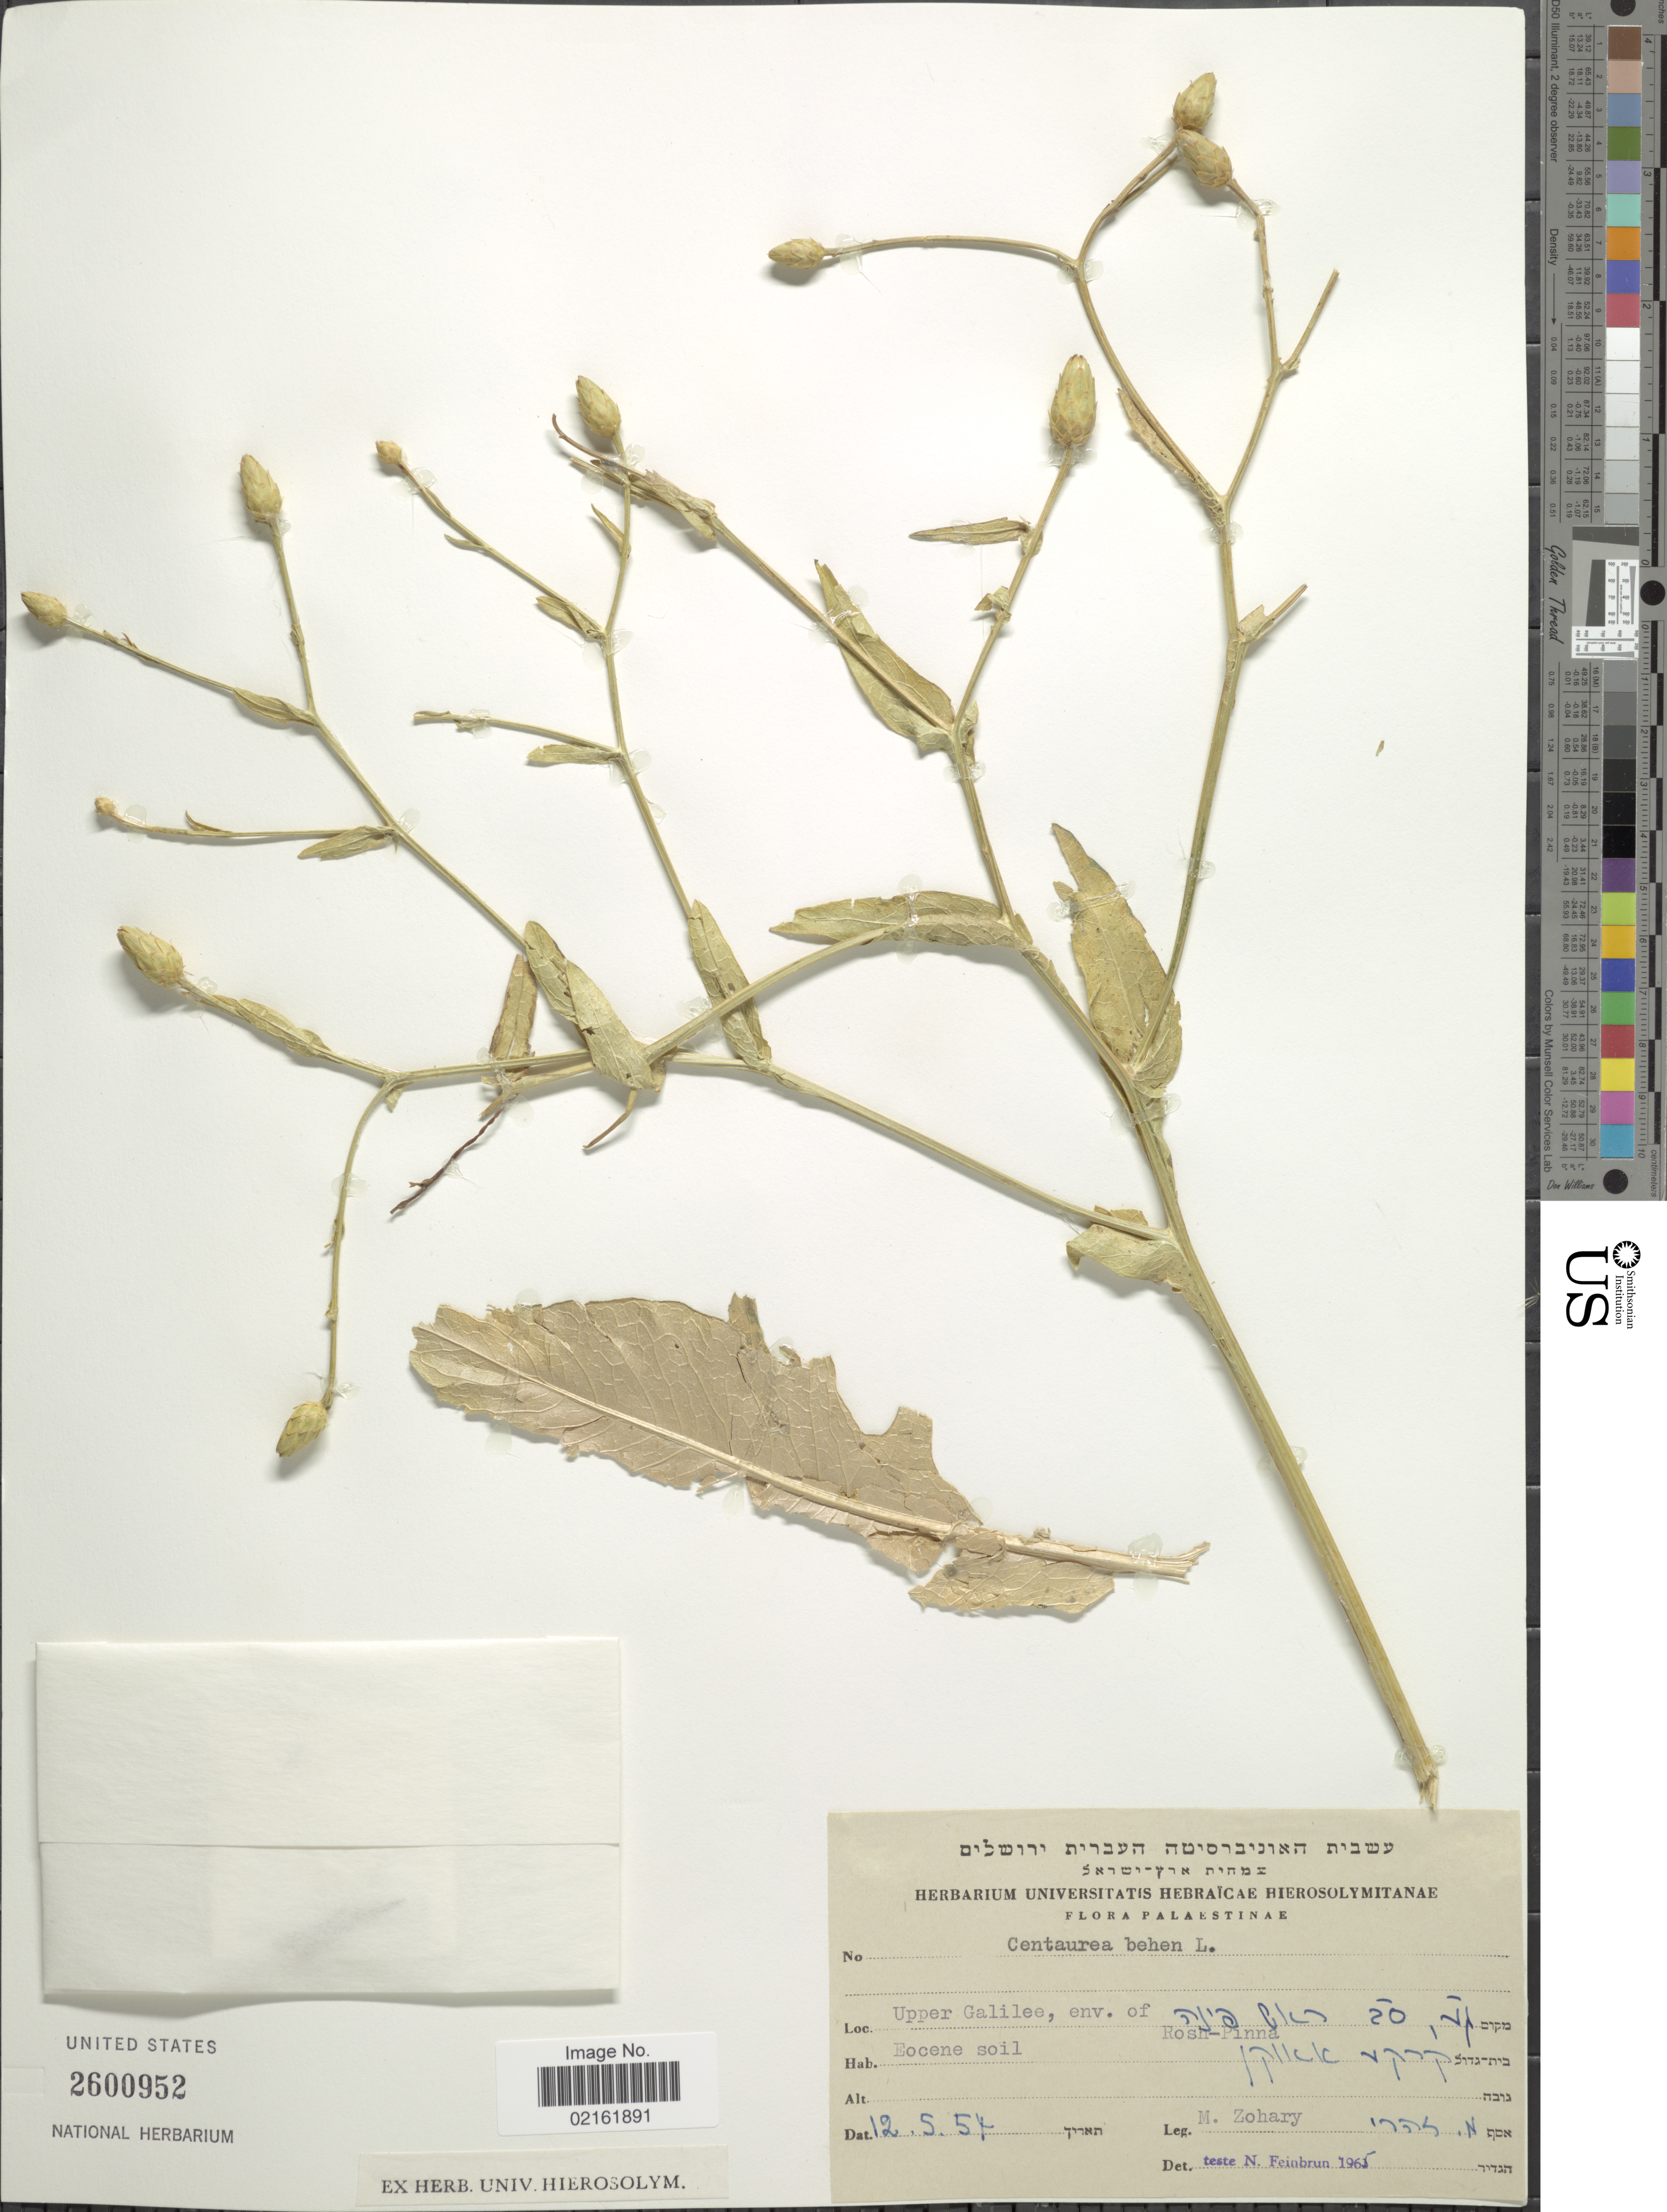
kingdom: Plantae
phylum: Tracheophyta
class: Magnoliopsida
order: Asterales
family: Asteraceae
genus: Centaurea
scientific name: Centaurea behen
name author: L.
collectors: M. Zohary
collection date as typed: Transcribed d/m/y: 12/5/59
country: Israel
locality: Palaestinae, Upper Galilee, env. of Rosh-Pinna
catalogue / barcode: US 2600952